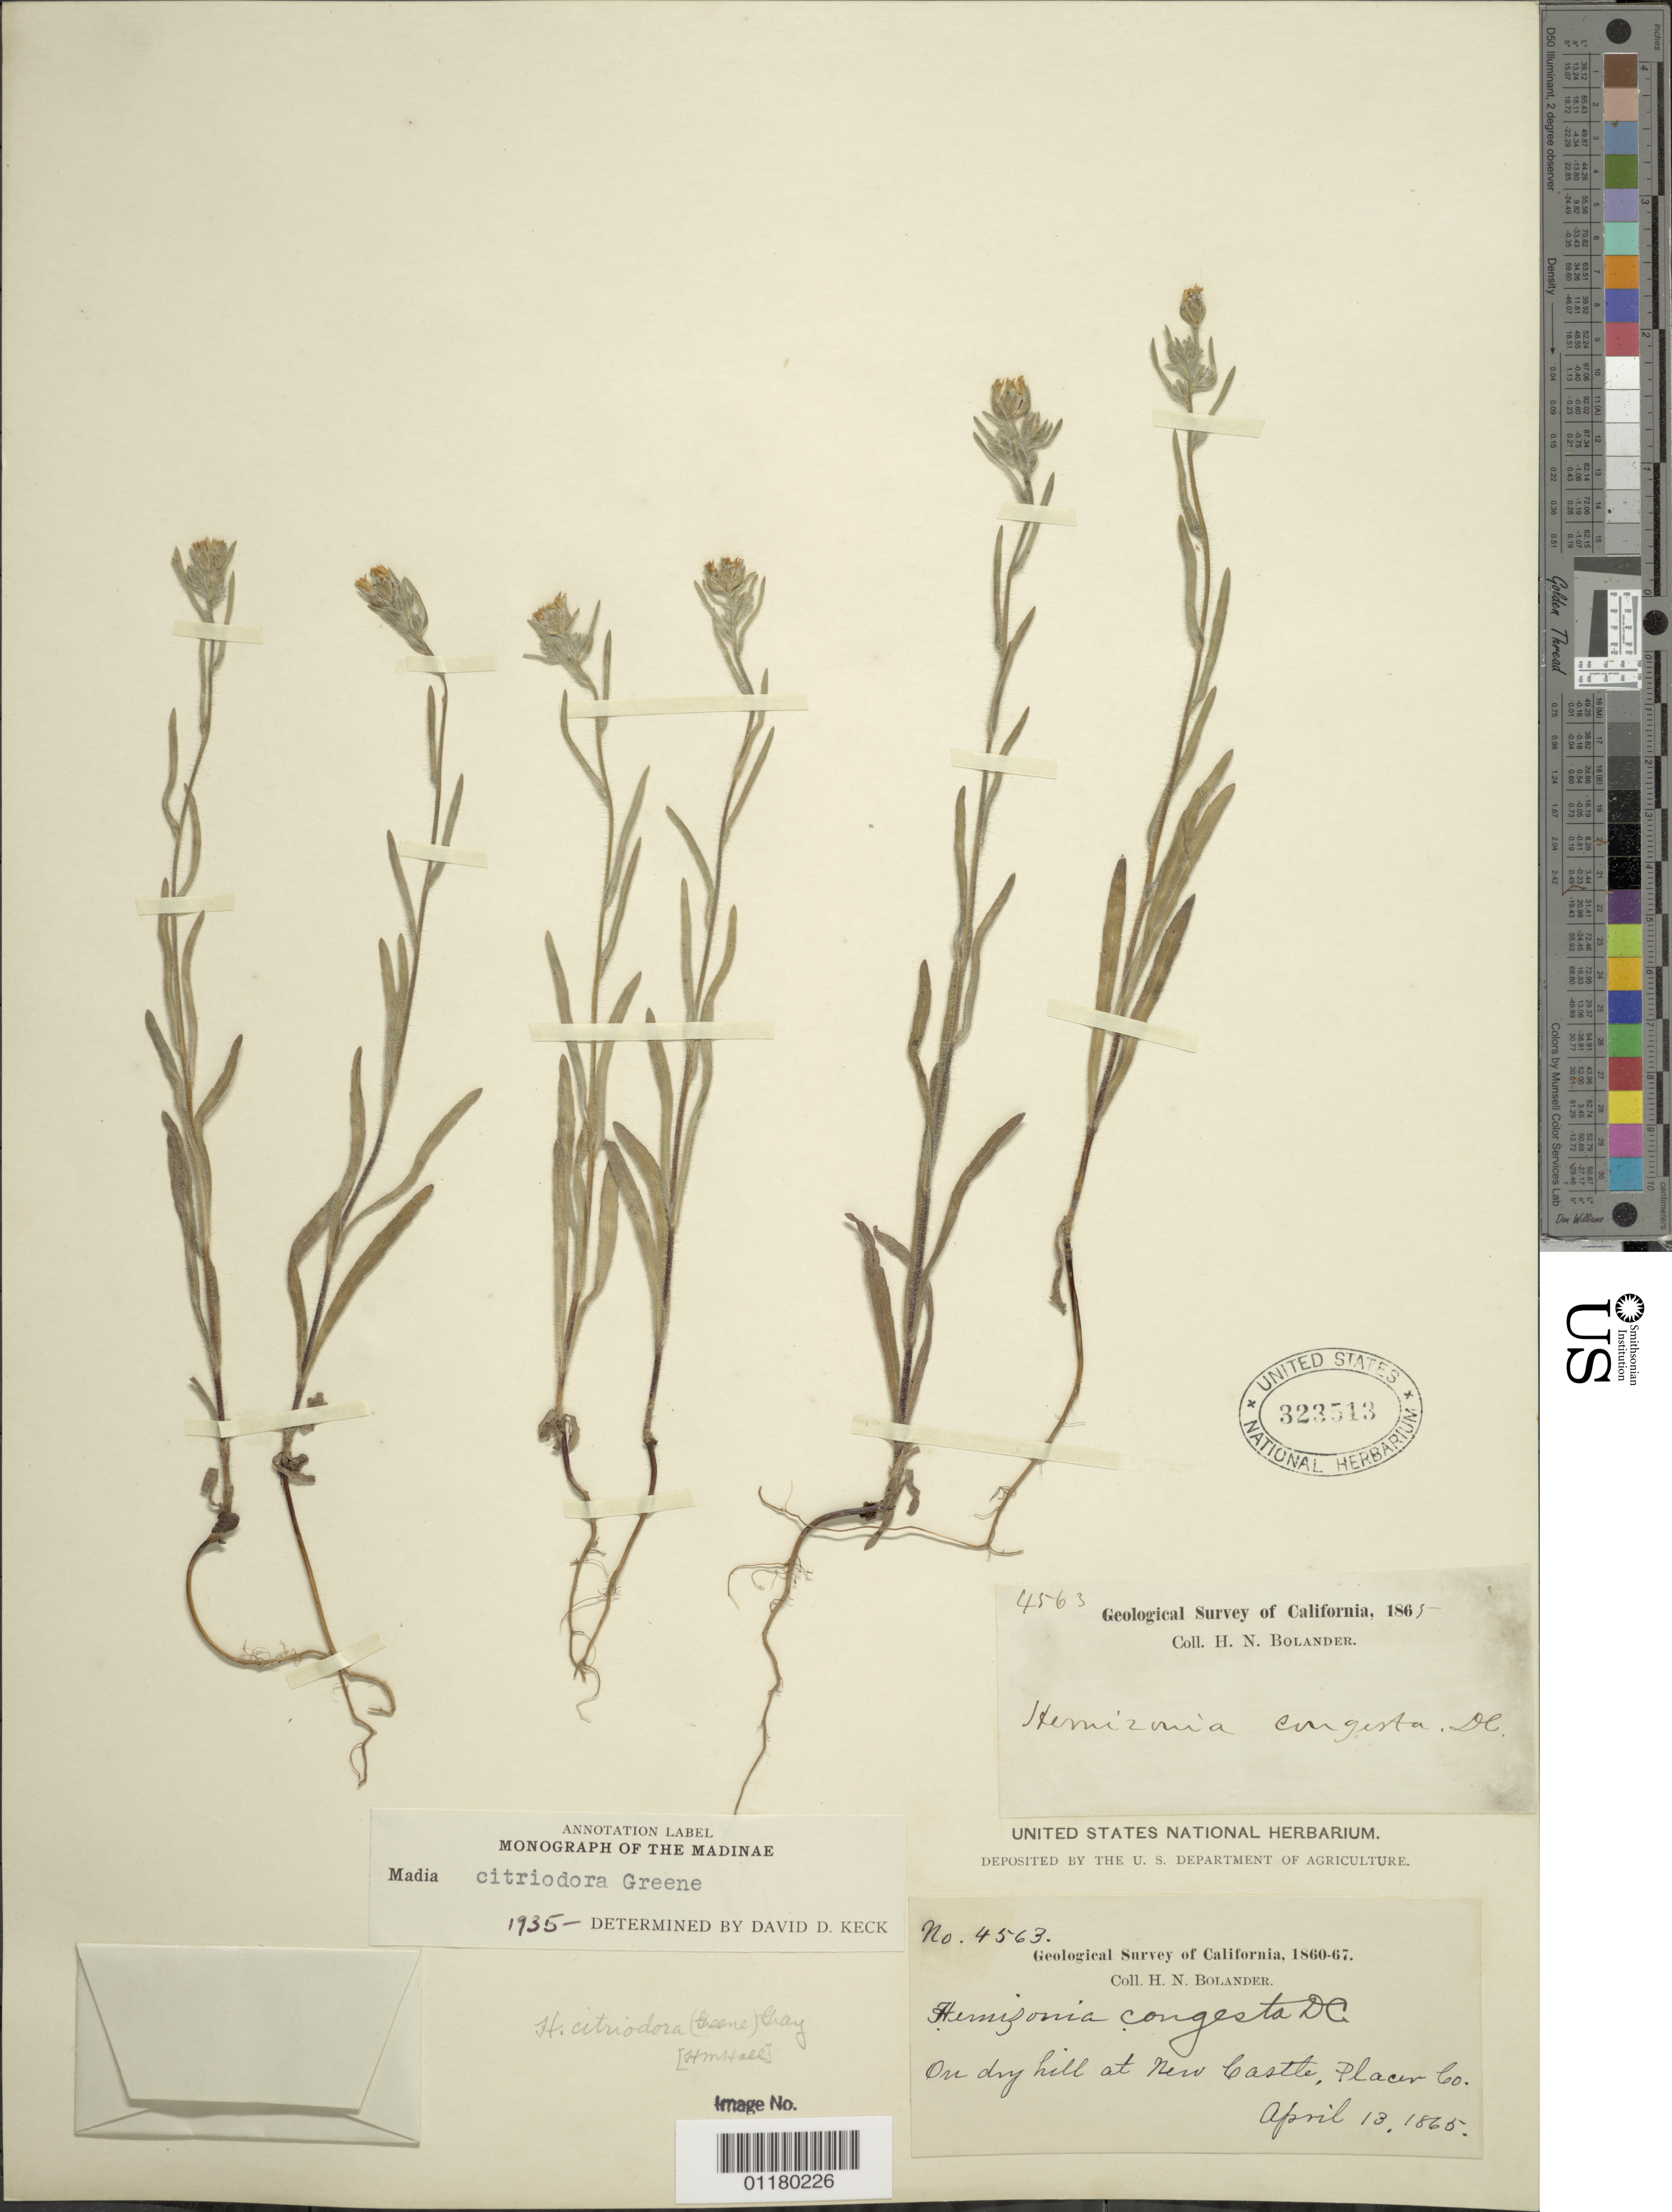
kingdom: Plantae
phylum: Tracheophyta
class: Magnoliopsida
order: Asterales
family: Asteraceae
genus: Madia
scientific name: Madia citriodora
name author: Greene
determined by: Keck, David D.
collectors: H. Bolander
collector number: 4563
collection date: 1865-04-13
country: United States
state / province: California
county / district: Placer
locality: New Castle.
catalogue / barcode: US 323513